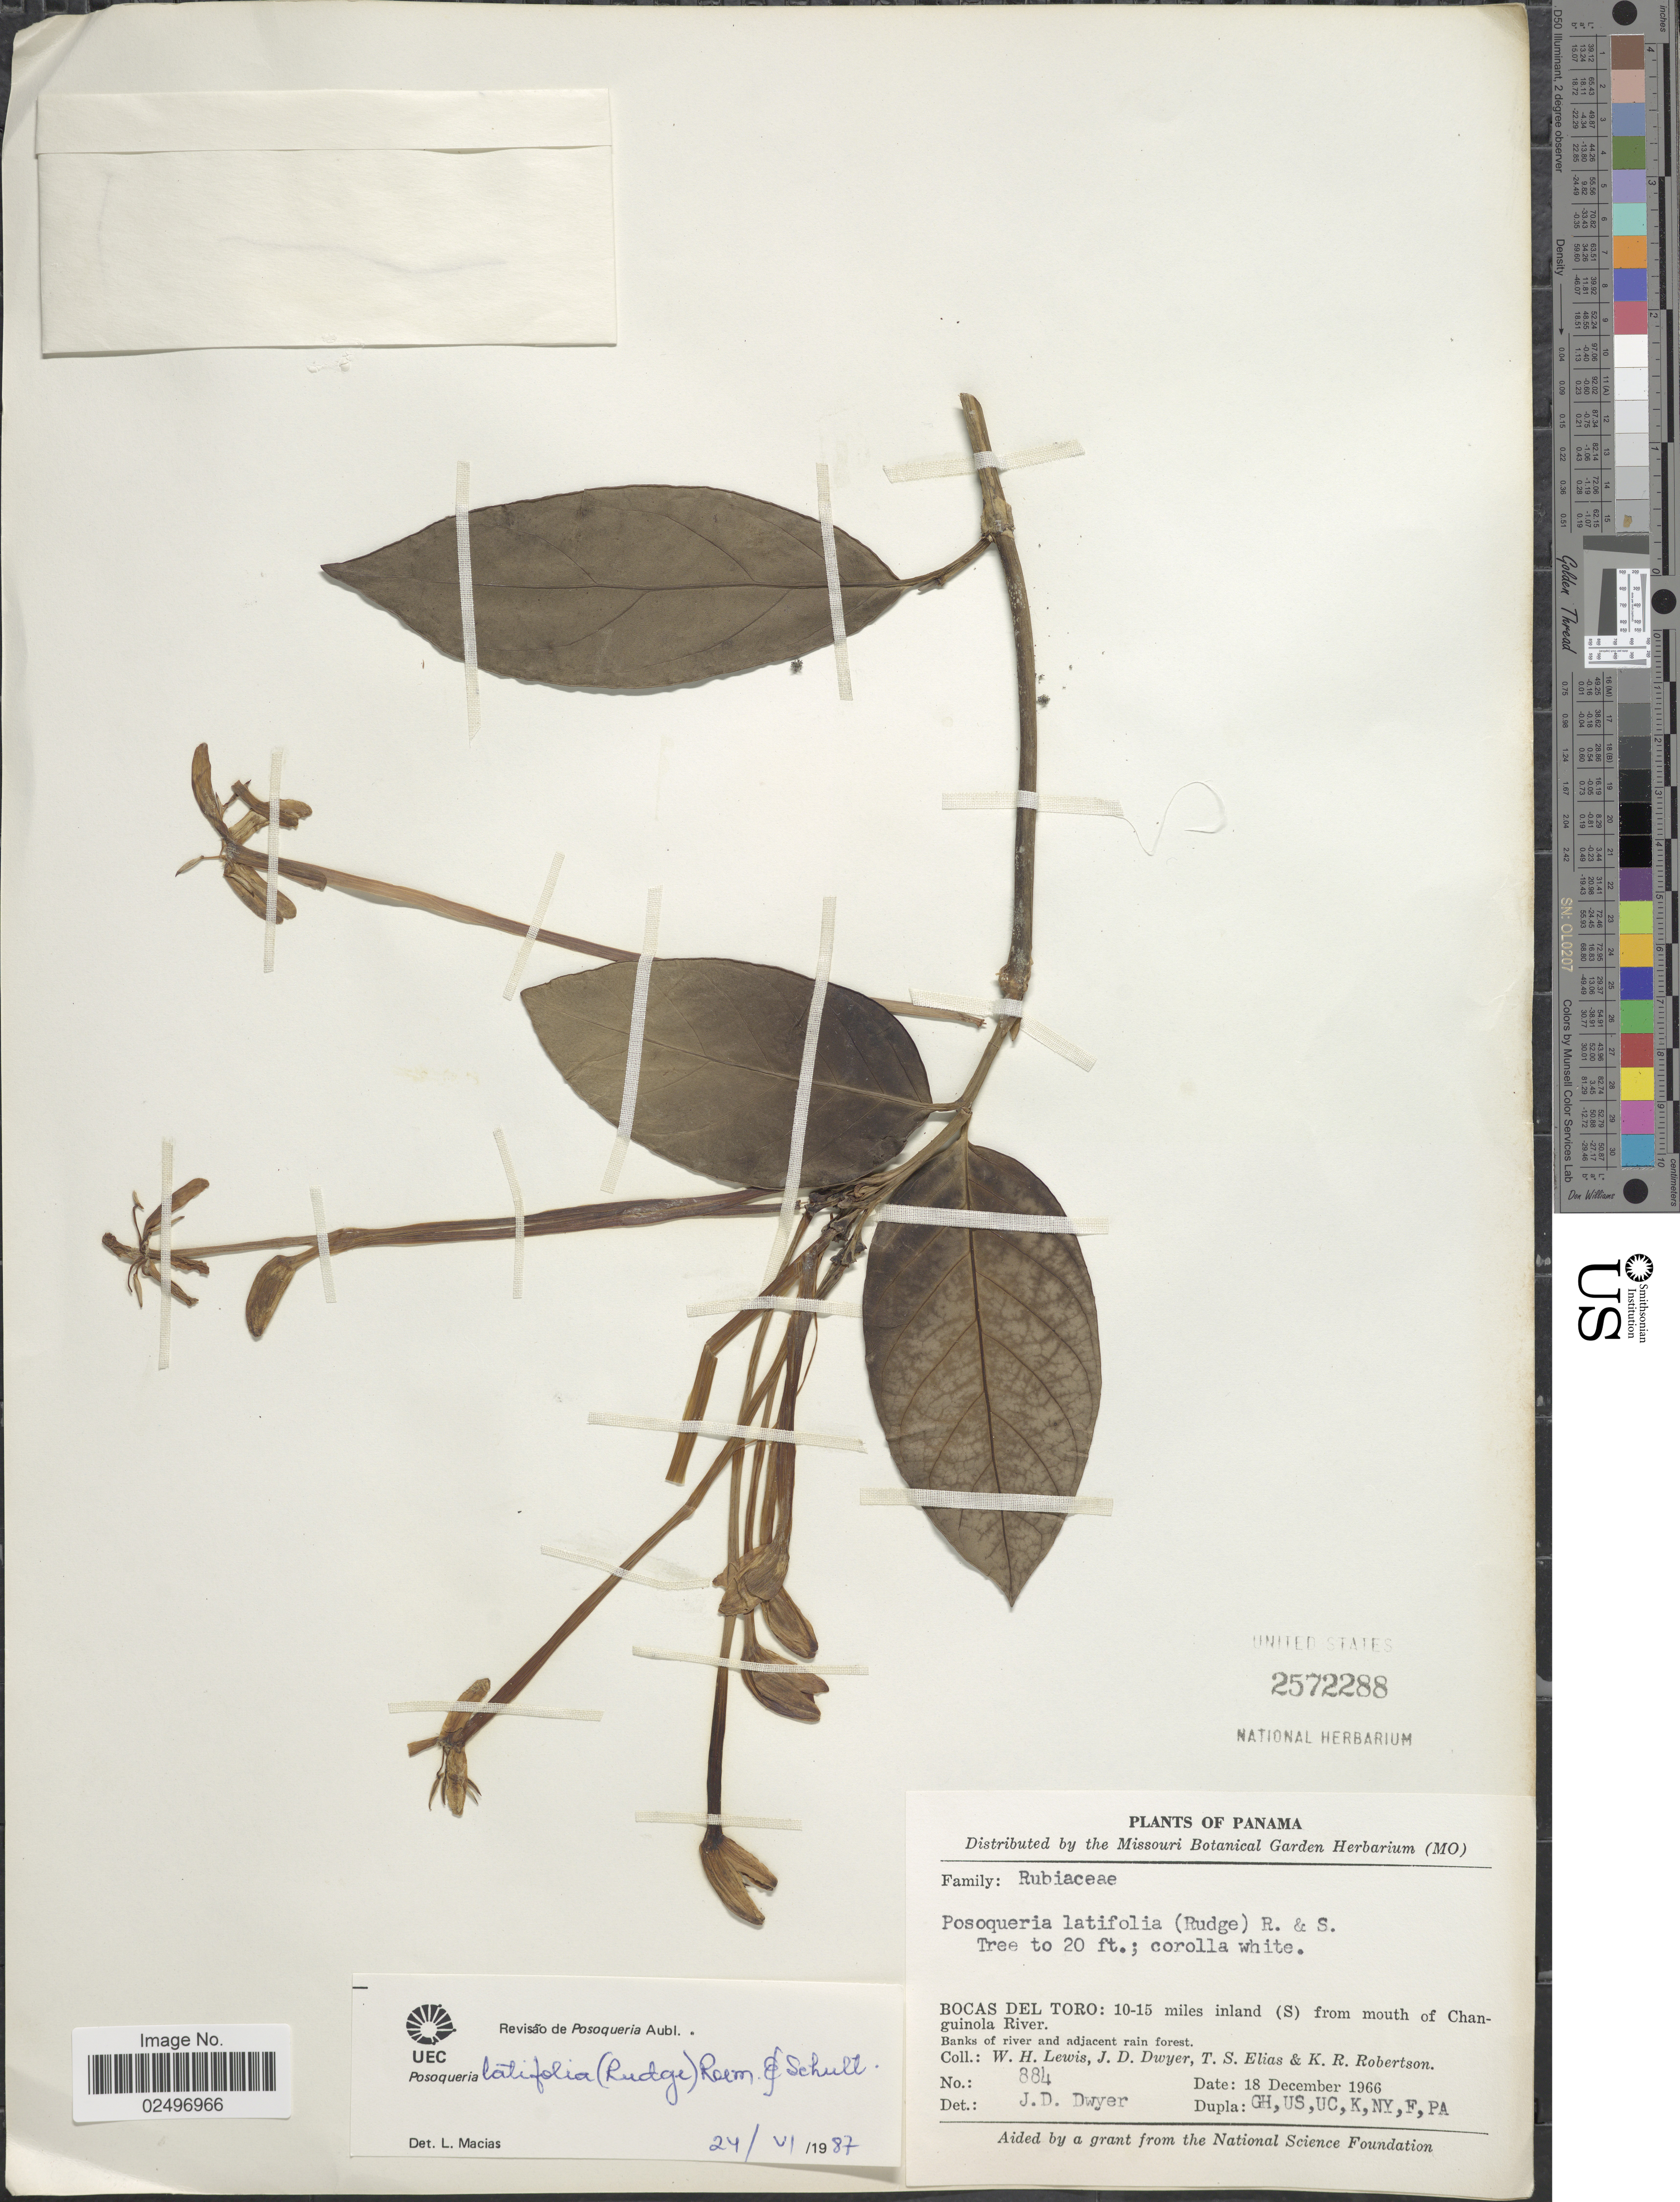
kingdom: Plantae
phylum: Tracheophyta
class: Magnoliopsida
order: Gentianales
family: Rubiaceae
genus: Posoqueria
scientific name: Posoqueria latifolia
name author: (Rudge) Roem. & Schult.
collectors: W. H. Lewis, J. D. Dwyer, T. S. Elias & K. Robertson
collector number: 884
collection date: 1966-12-18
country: Panama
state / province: Bocas del Toro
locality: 10-15 miles inland (S) from mouth of Changuinola River. Banks of river and adjacent rain forest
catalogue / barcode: US 2572288